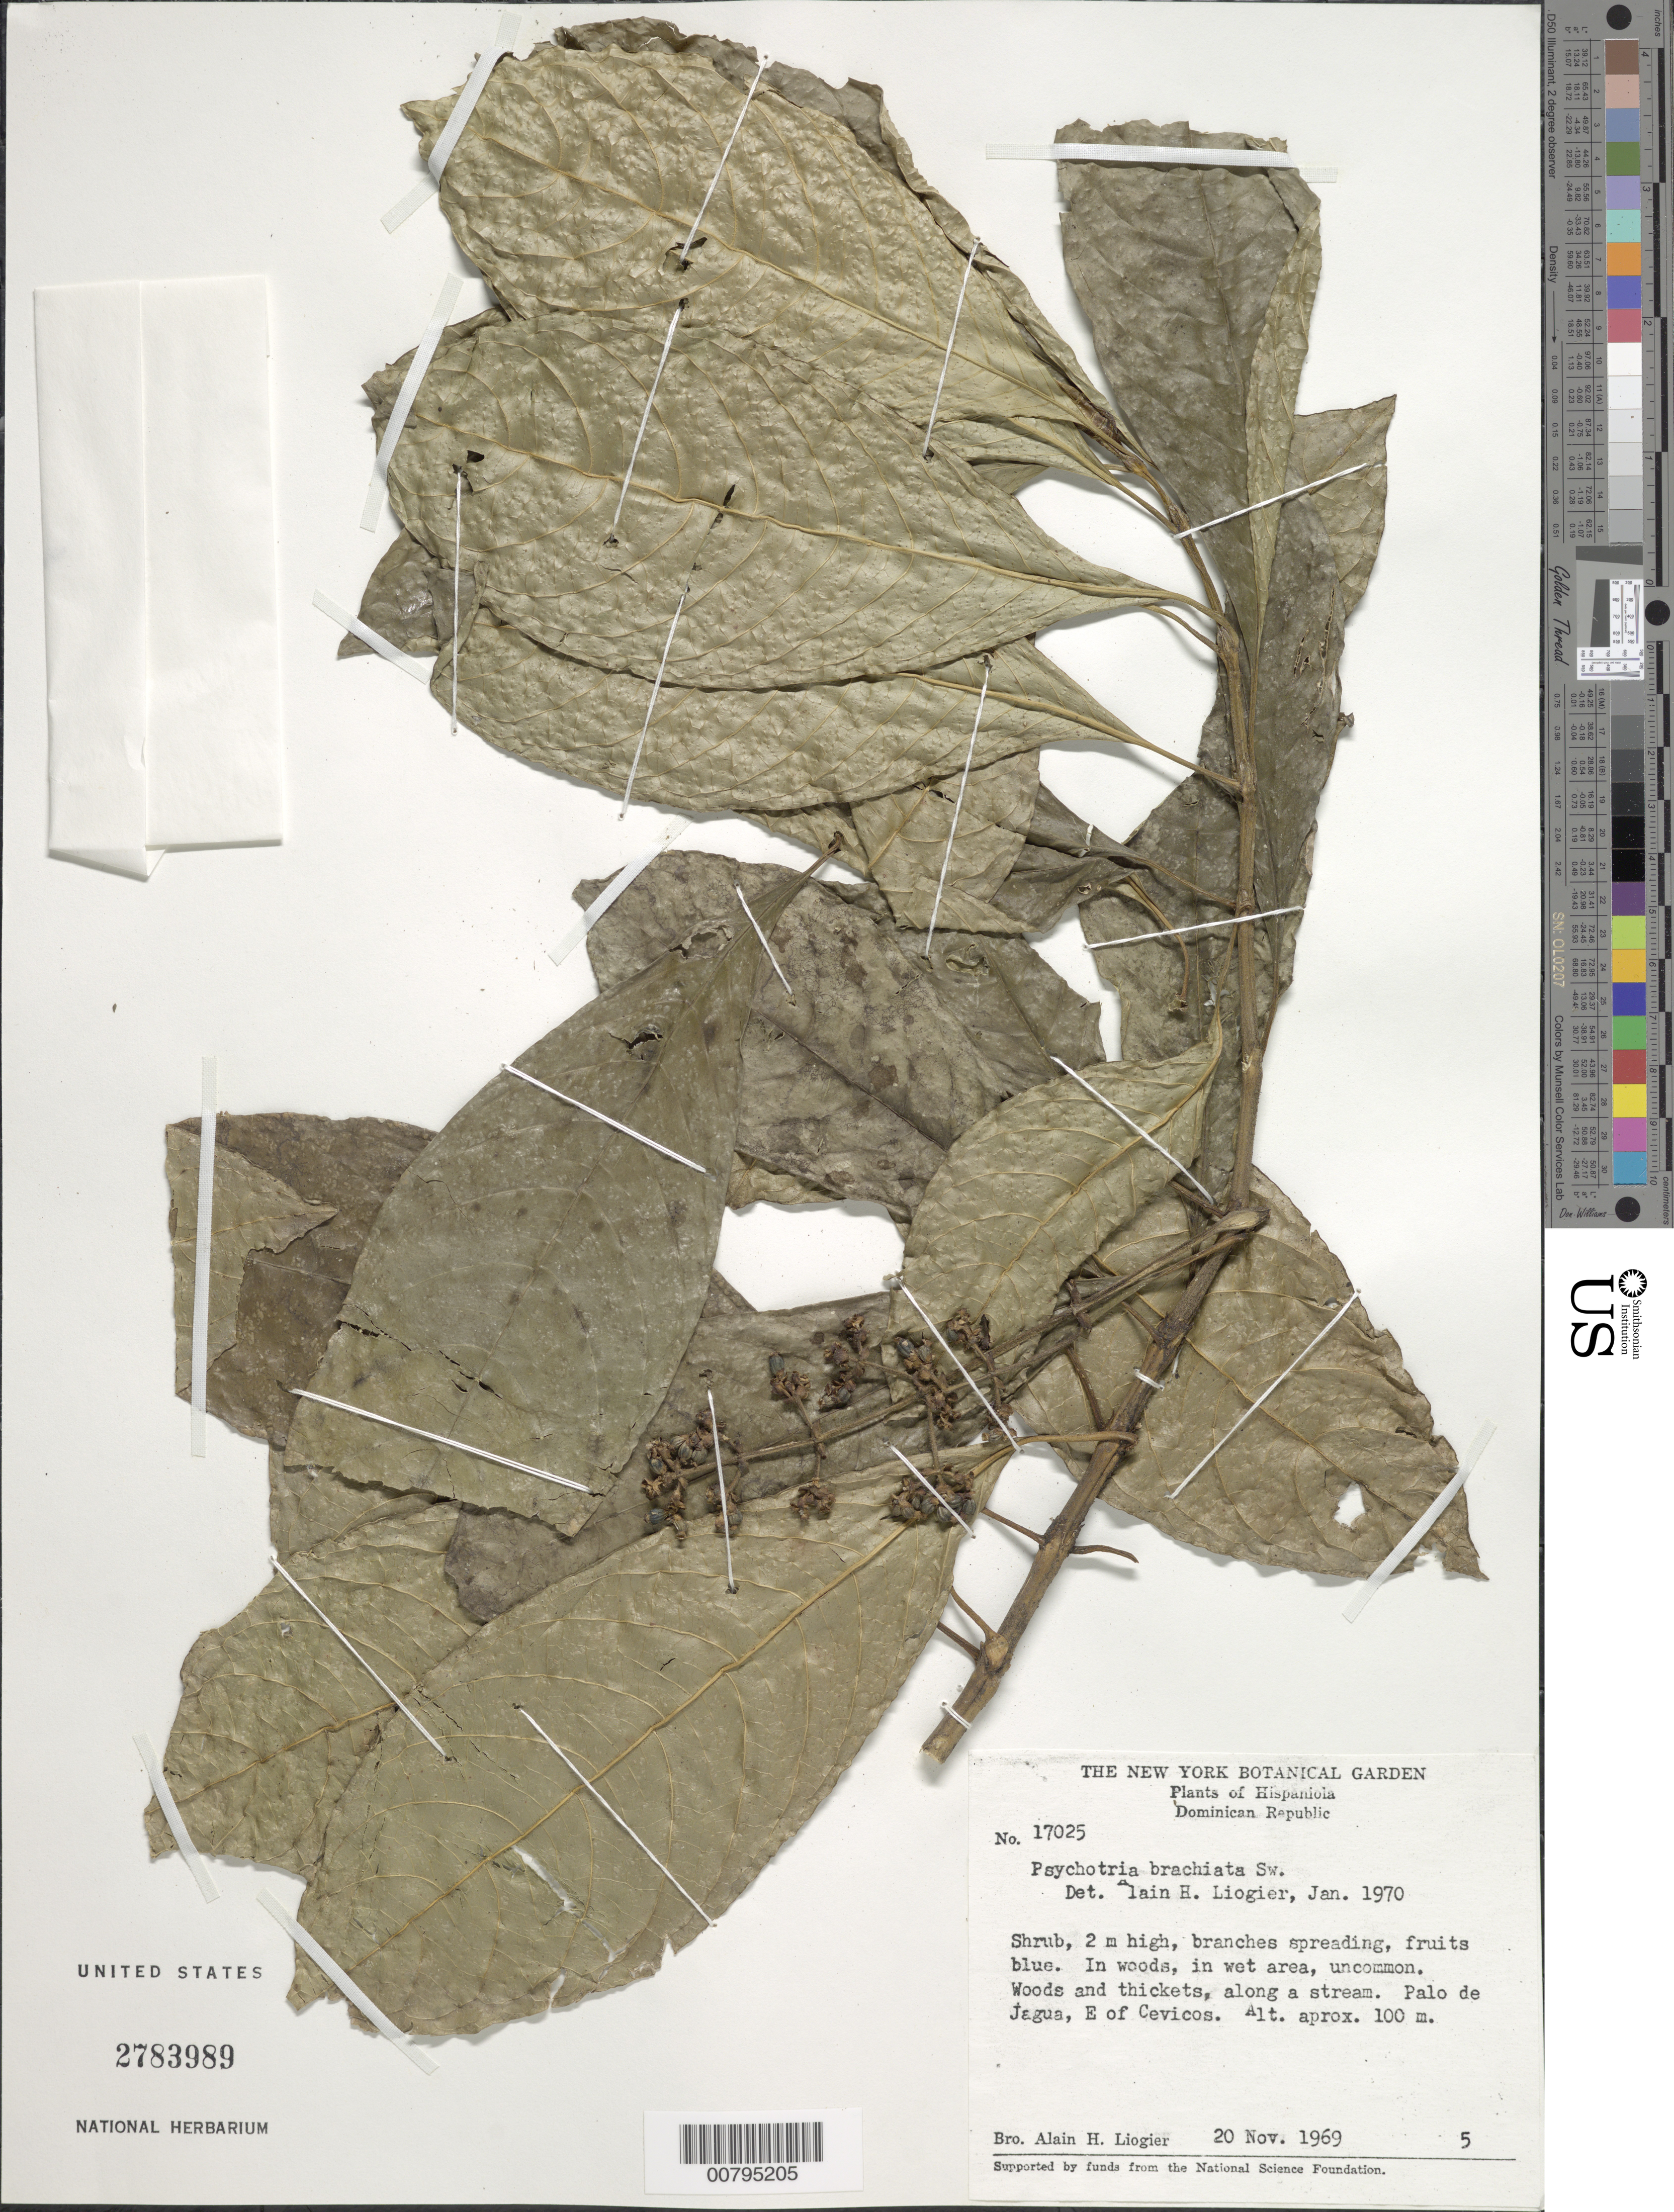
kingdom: Plantae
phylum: Tracheophyta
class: Magnoliopsida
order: Gentianales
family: Rubiaceae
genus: Psychotria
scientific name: Psychotria brachiata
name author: Sw.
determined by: Liogier, Alain H.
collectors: A. H. Liogier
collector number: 17025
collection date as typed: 20 Nov 1969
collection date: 1969-11-20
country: Dominican Republic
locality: Palo de Jagua, E of Cevicos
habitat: In woods and thickets, along stream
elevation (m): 100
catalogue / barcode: US 2783989